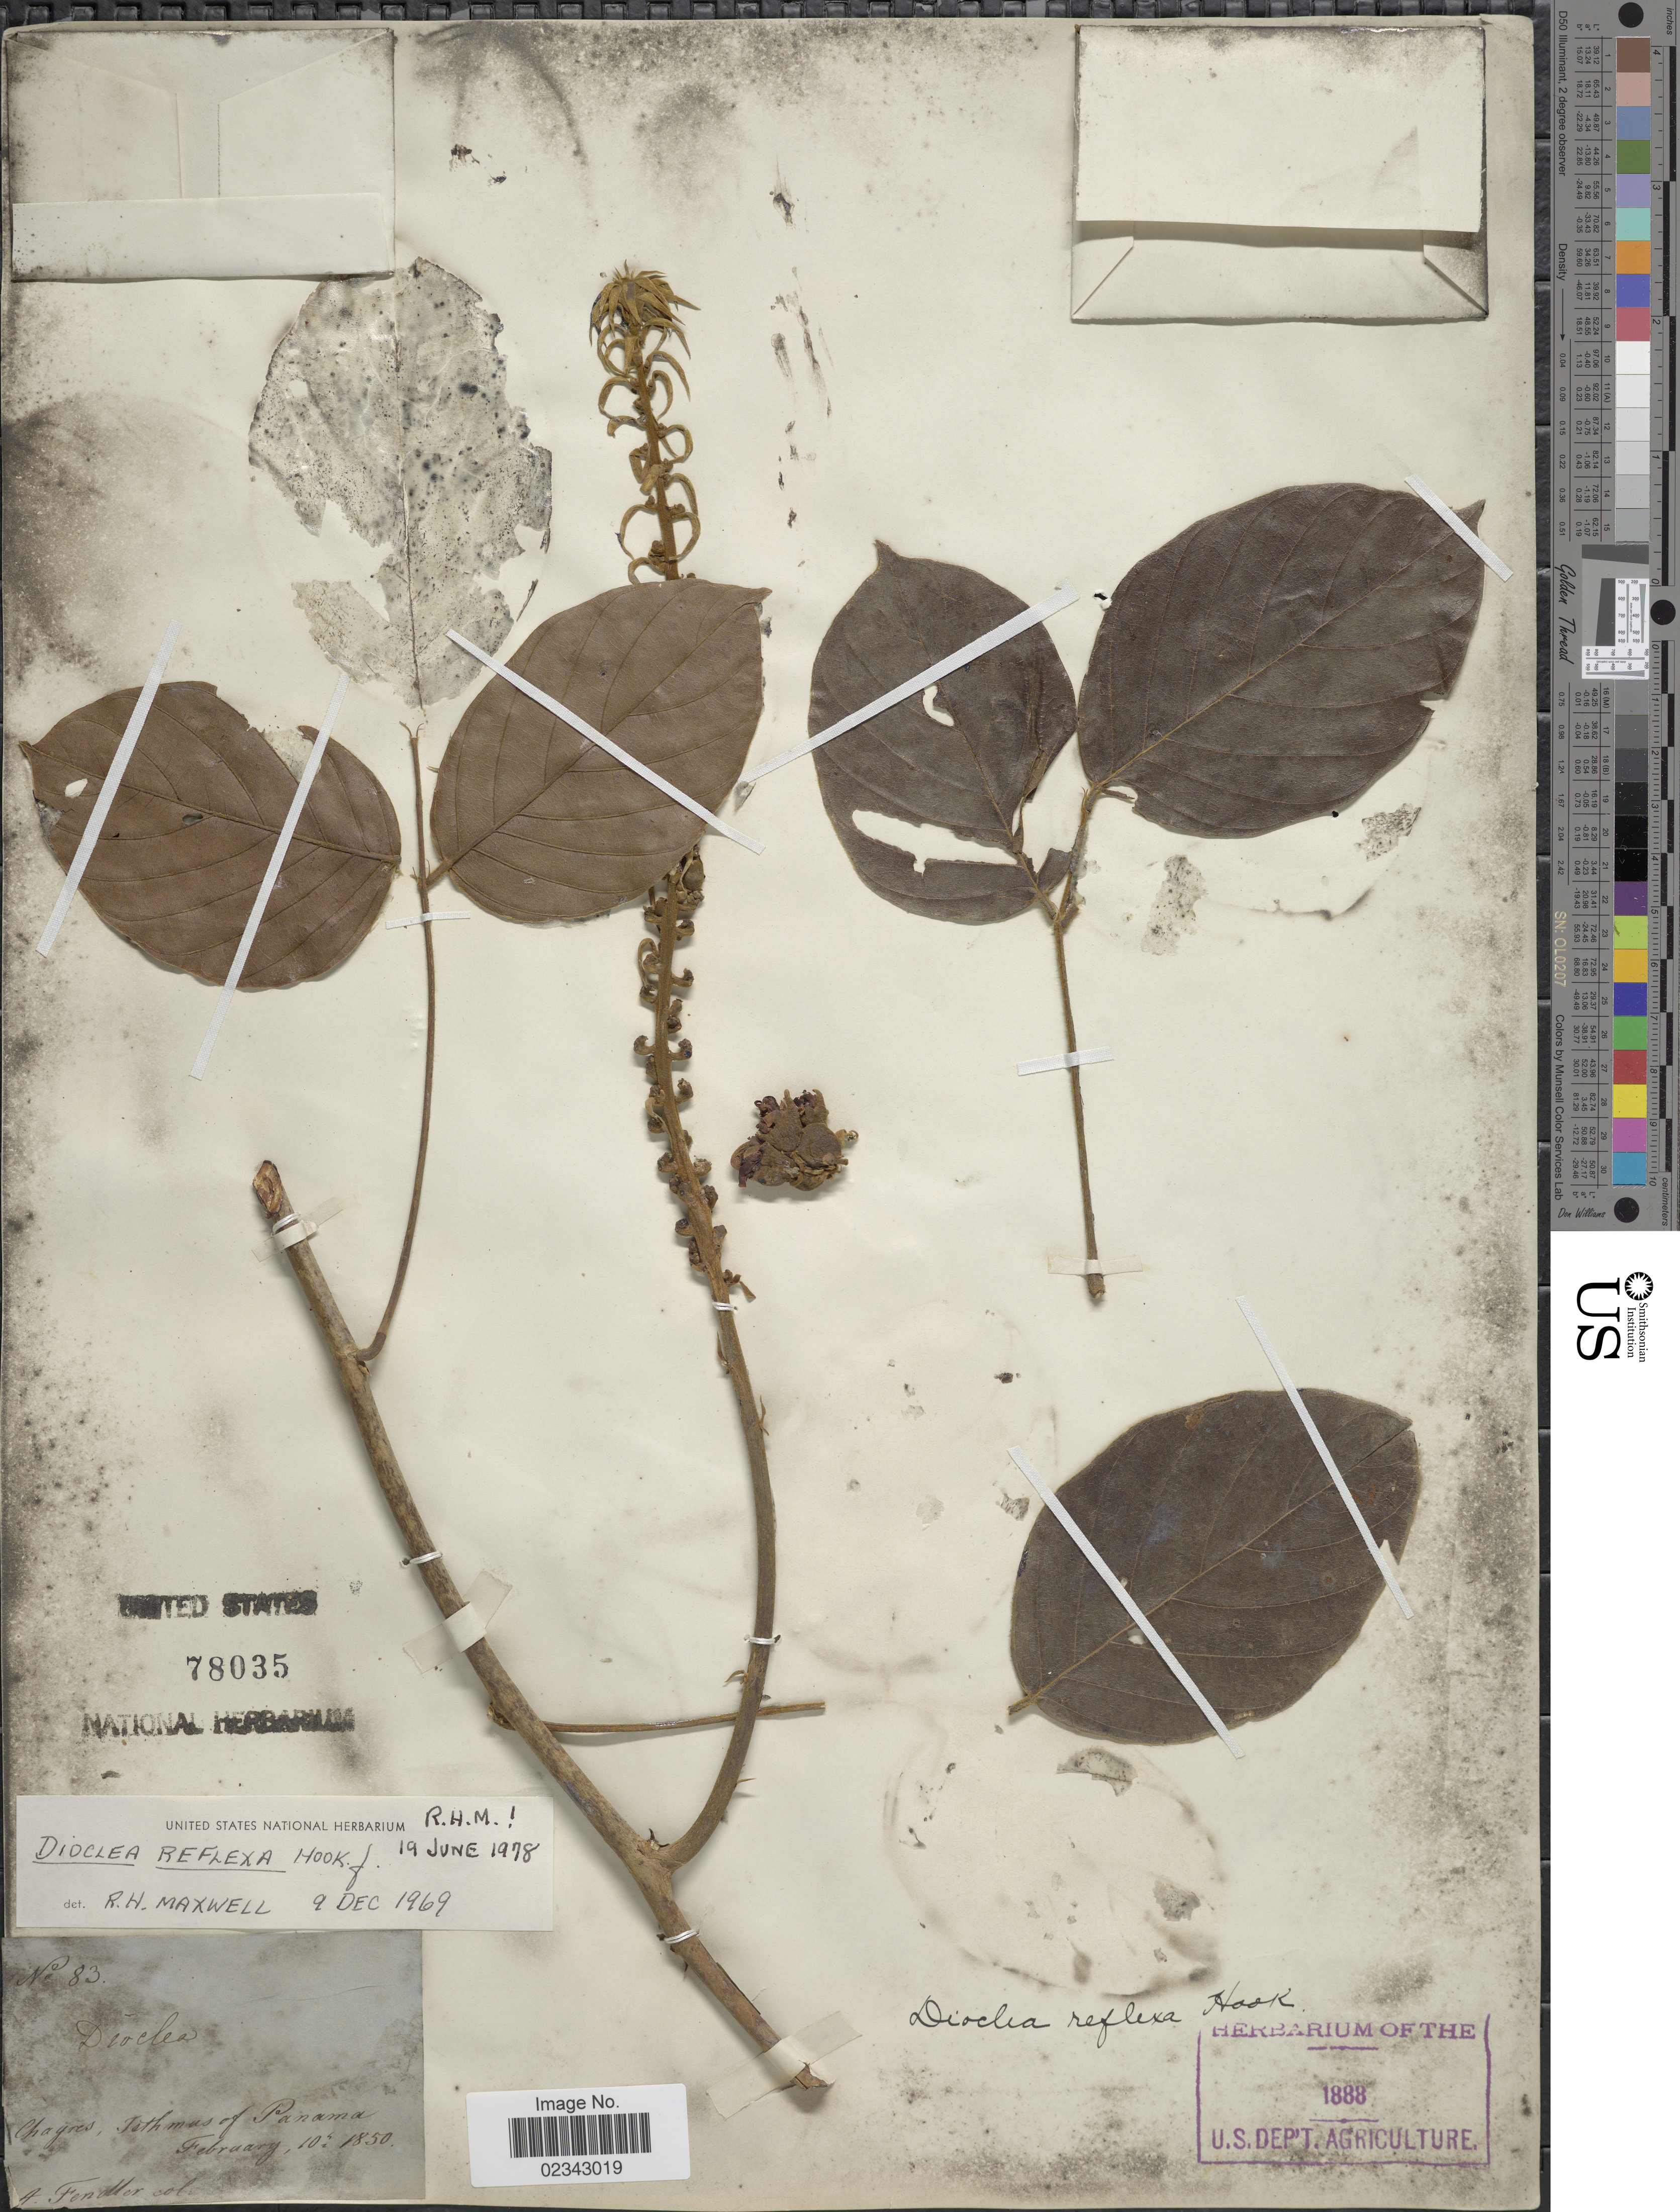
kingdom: Plantae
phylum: Tracheophyta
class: Magnoliopsida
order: Fabales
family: Fabaceae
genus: Macropsychanthus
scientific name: Macropsychanthus comosus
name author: (G. Mey.) L.P. Queiroz & Snak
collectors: A. Fendler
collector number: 83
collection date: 1850-02-10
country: Panama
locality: Chagres, Isthmus of Panama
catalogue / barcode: US 78035